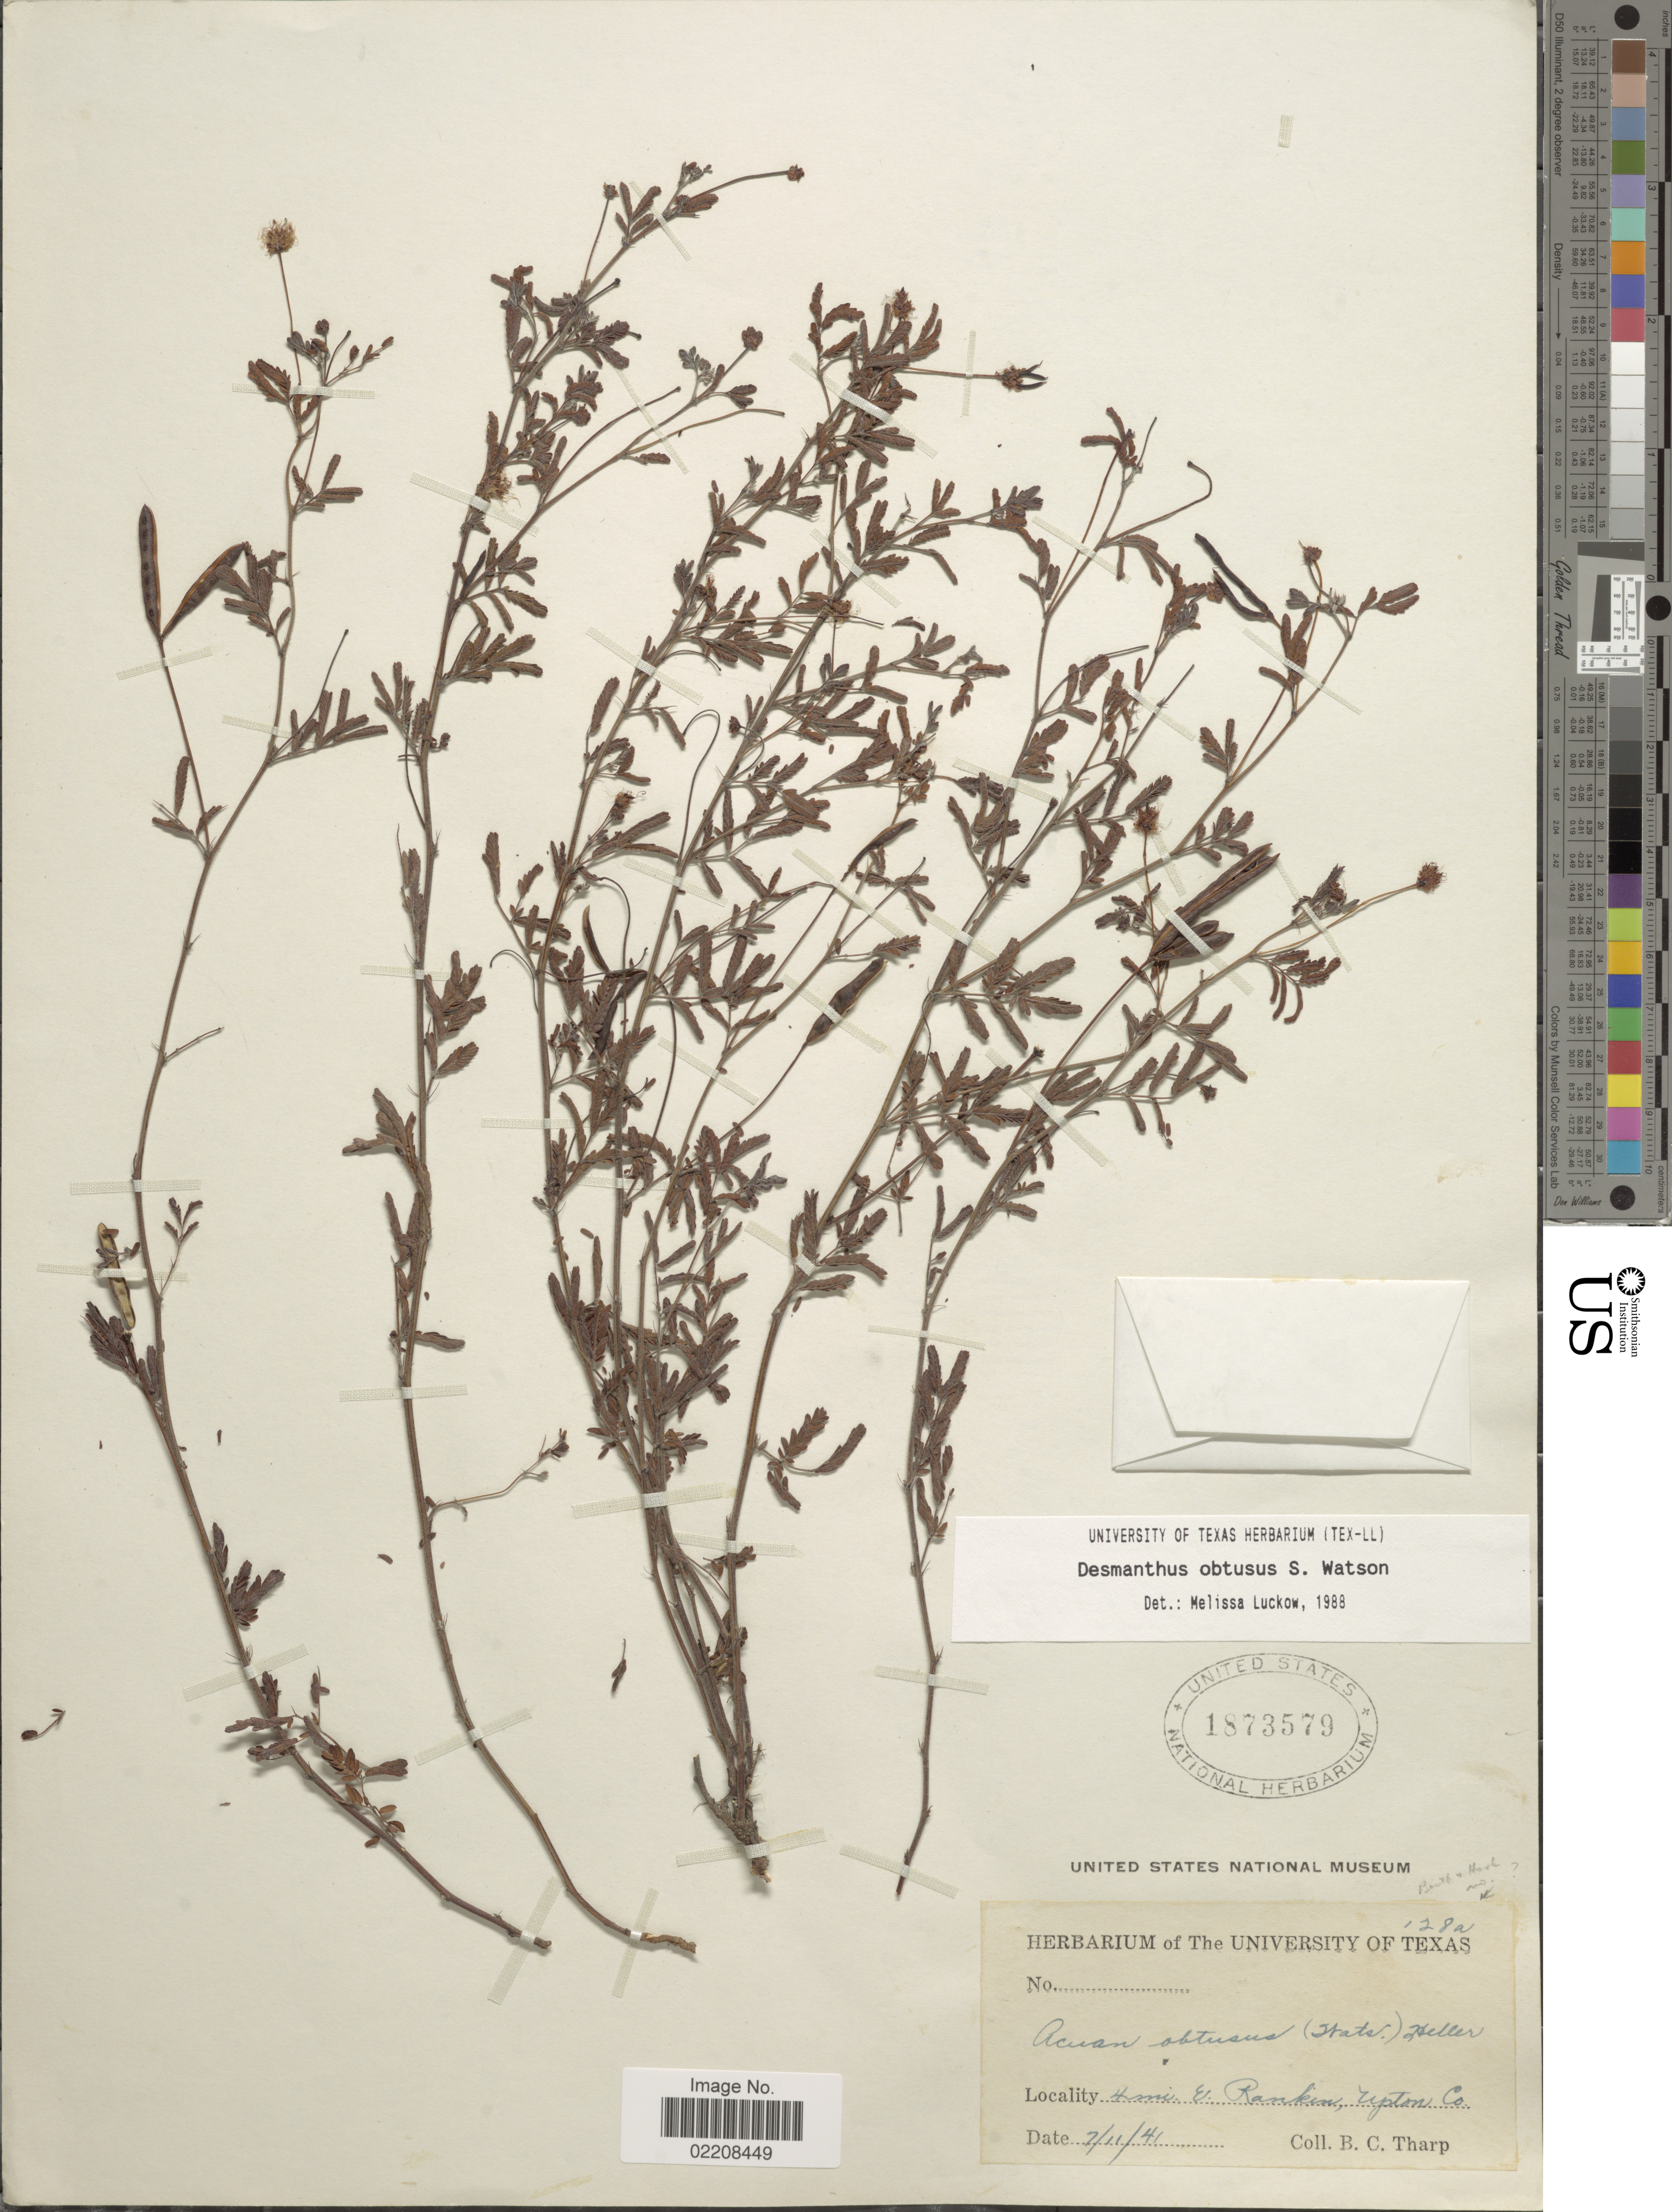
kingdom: Plantae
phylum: Tracheophyta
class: Magnoliopsida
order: Fabales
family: Fabaceae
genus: Desmanthus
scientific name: Desmanthus obtusus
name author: S. Watson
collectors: B. C. Tharp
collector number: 128a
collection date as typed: Transcribed d/m/y: 11/7/41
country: United States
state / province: Texas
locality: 4 mi. E. Rankin, Upton Co.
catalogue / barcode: US 1873579